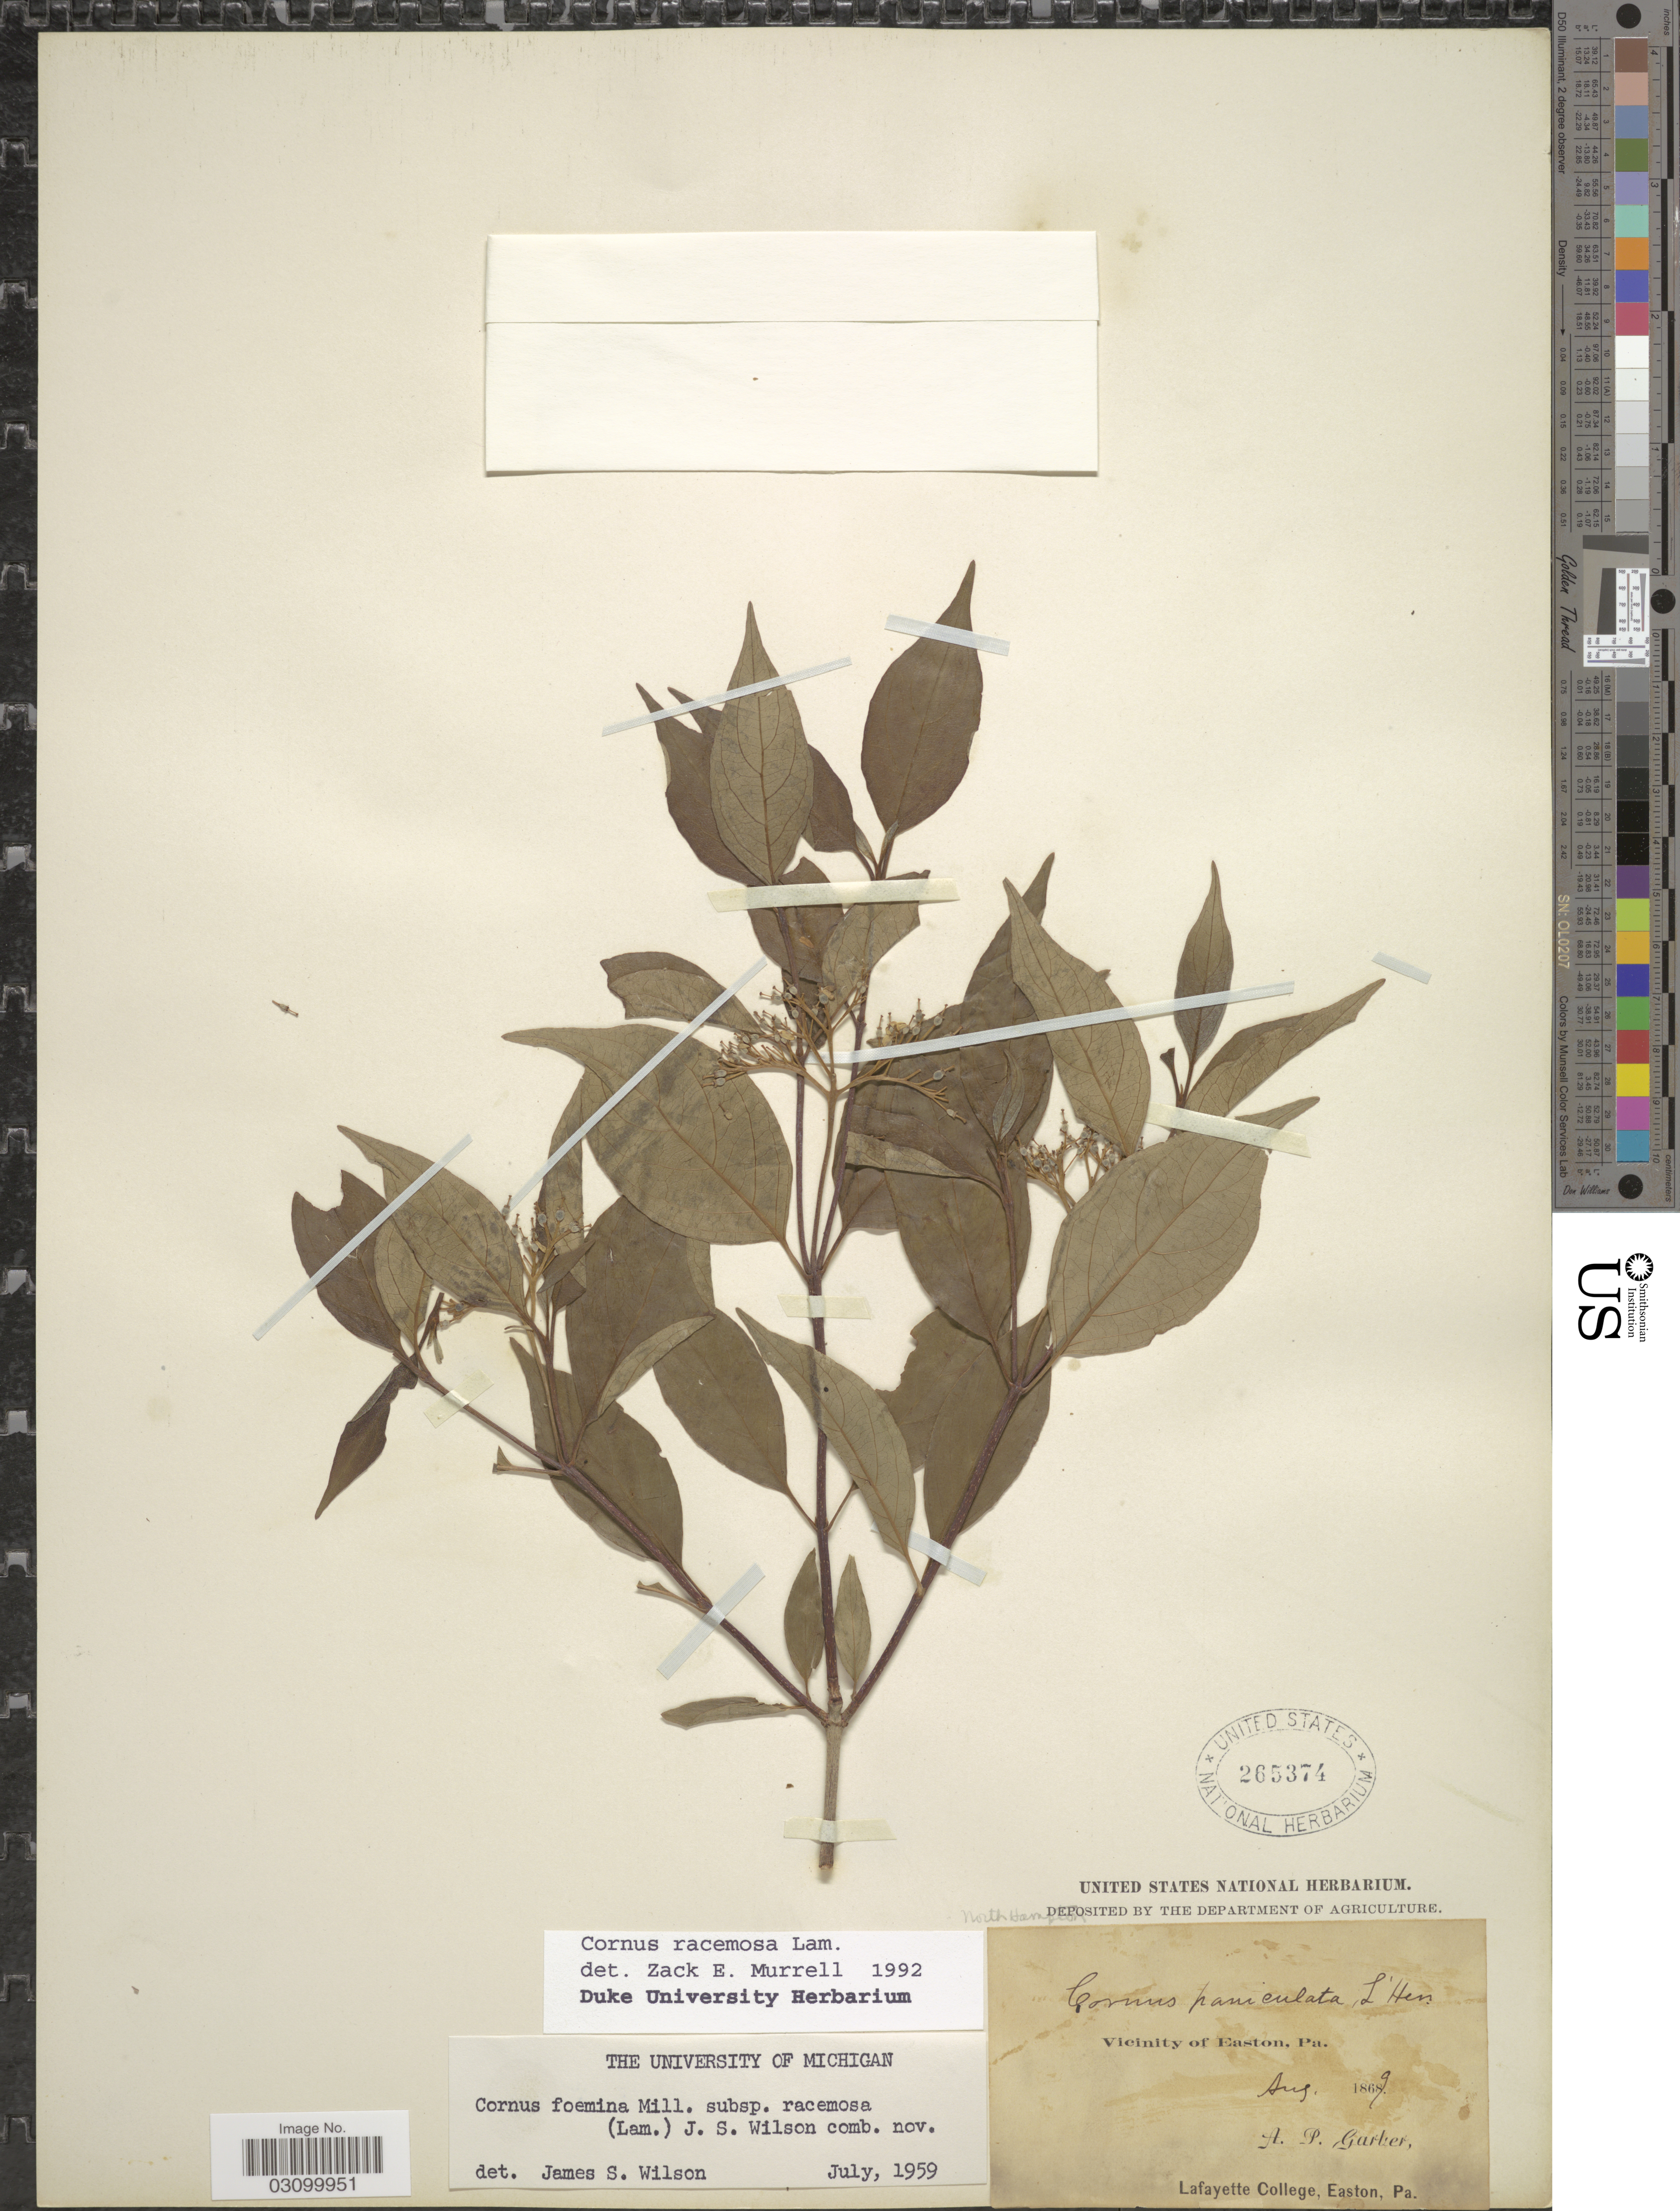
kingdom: Plantae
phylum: Tracheophyta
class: Magnoliopsida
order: Cornales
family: Cornaceae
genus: Cornus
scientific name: Cornus racemosa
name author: Lam.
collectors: A. P. Garber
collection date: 1869-08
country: United States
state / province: Pennsylvania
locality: Vicinity of Easton. North Hampton.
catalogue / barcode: US 265374